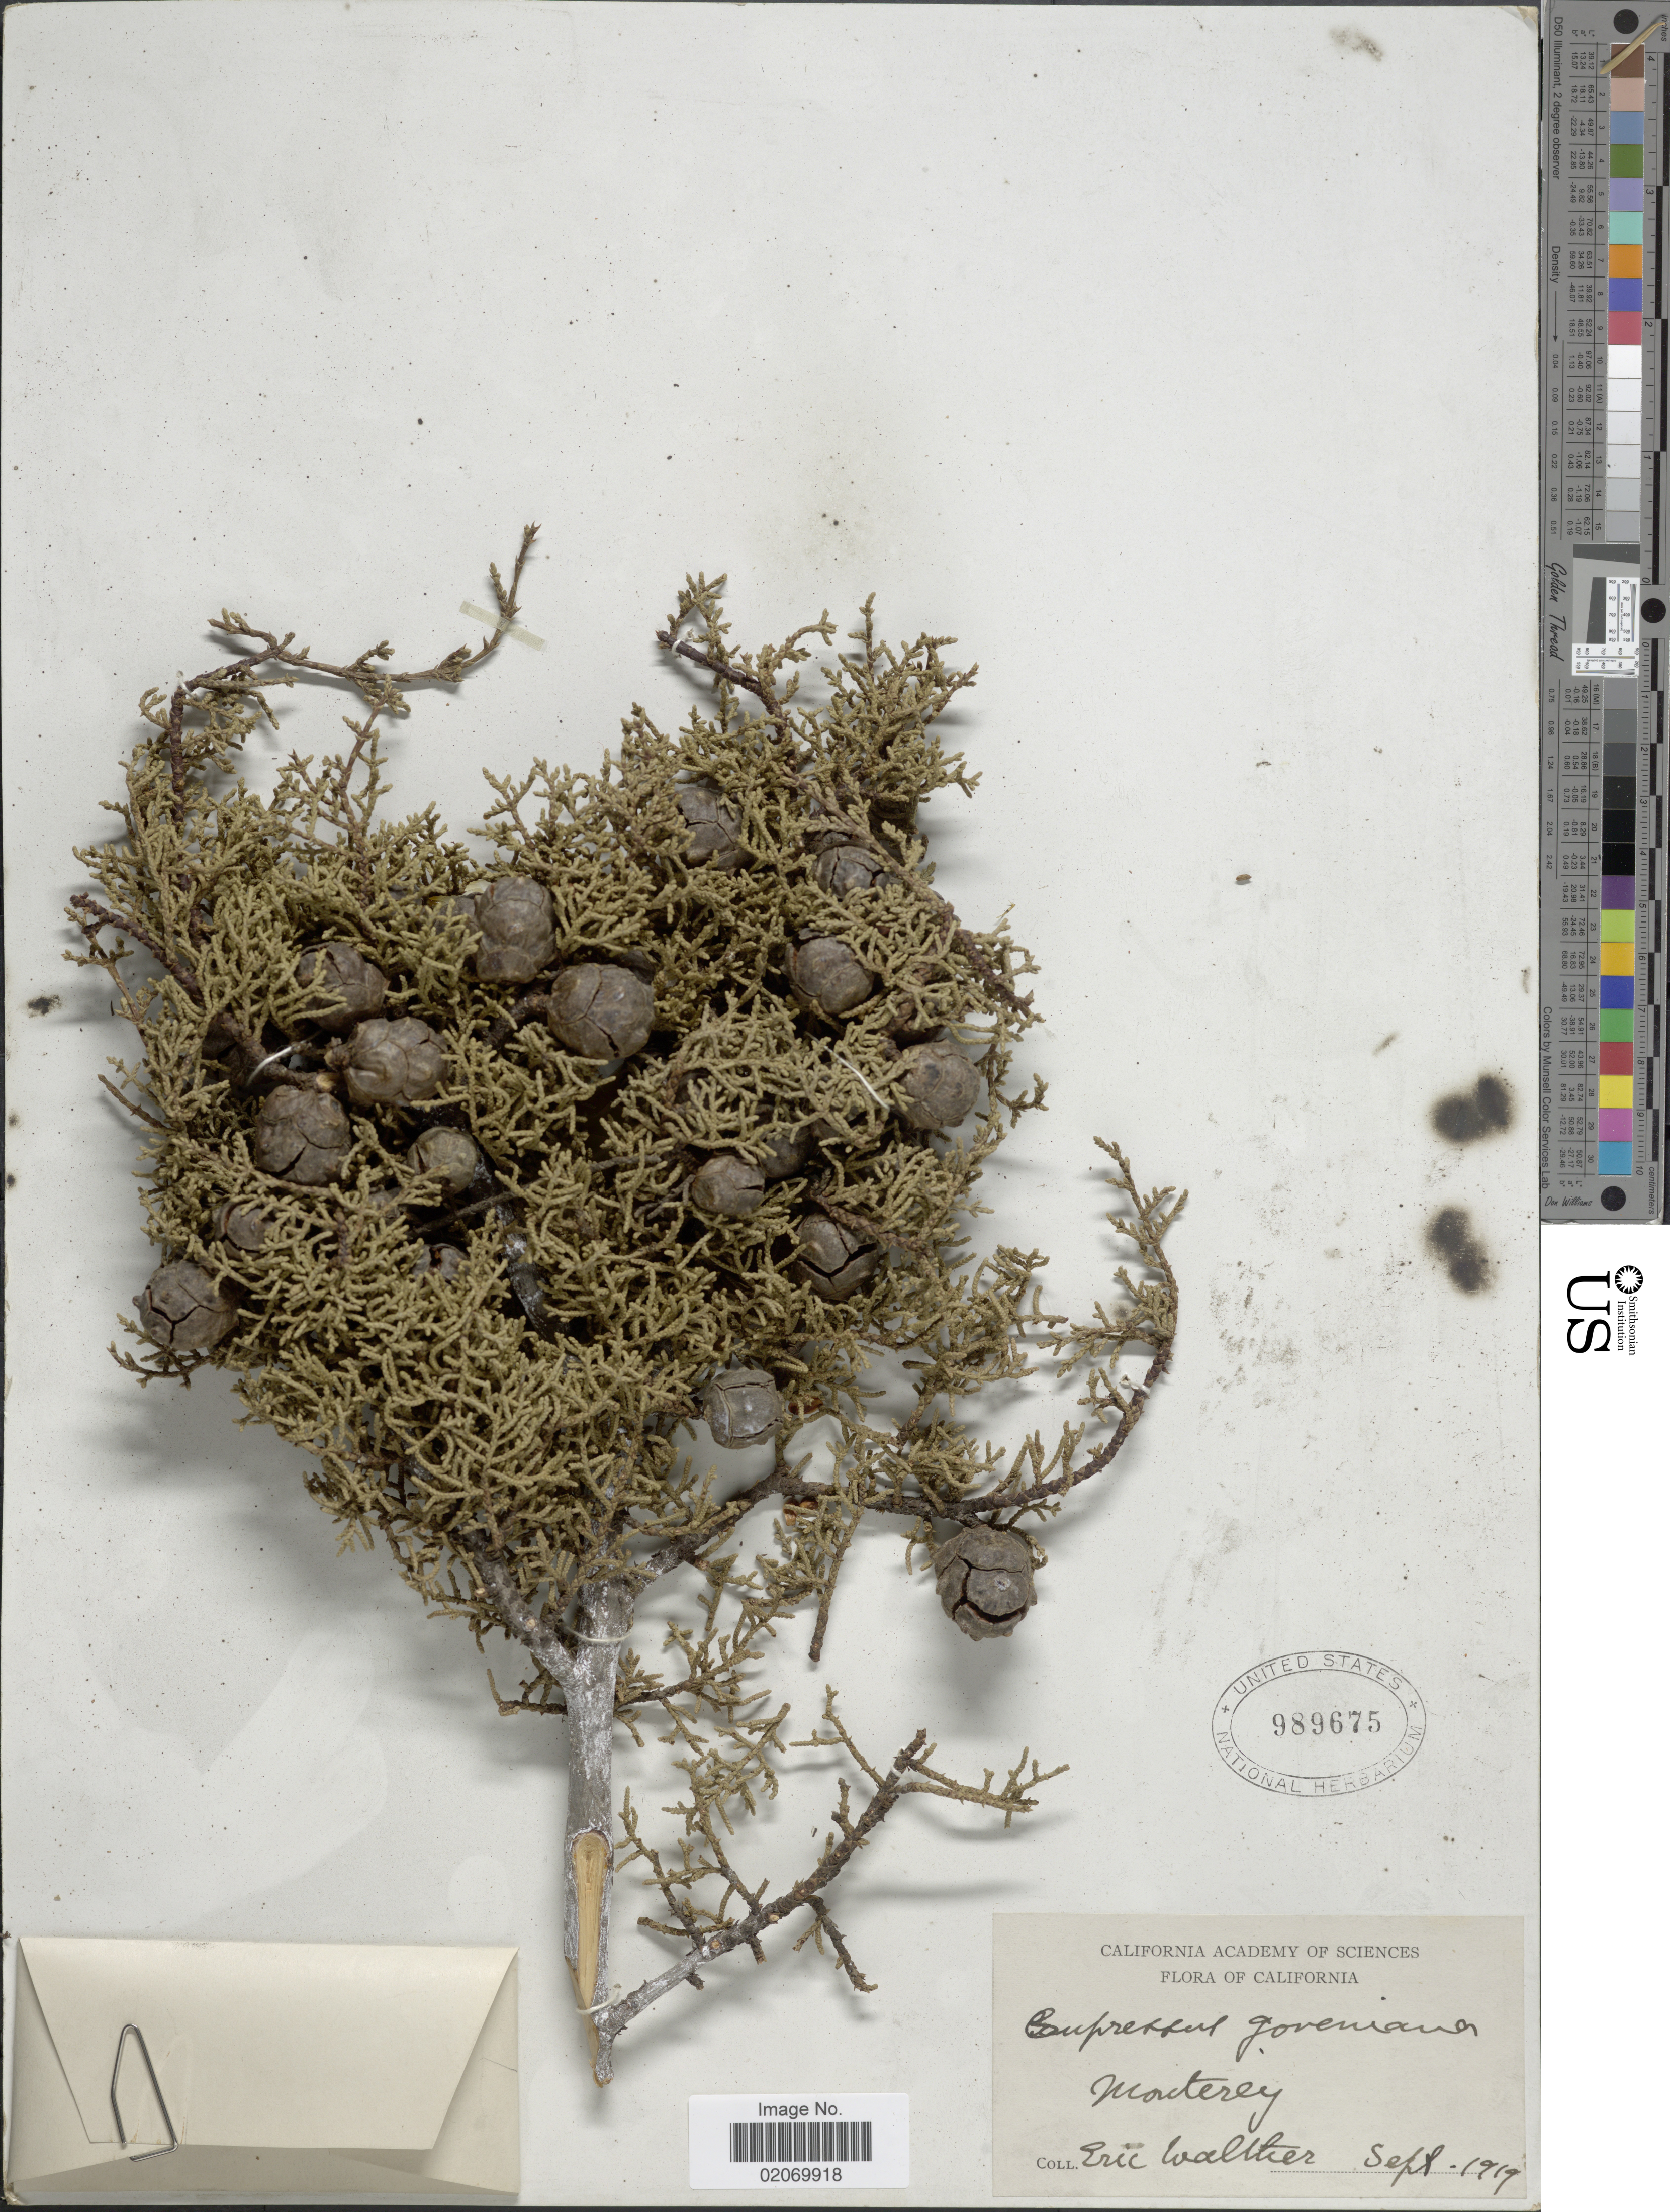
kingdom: Plantae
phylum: Tracheophyta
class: Pinopsida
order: Pinales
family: Cupressaceae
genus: Hesperocyparis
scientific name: Hesperocyparis goveniana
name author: (Gordon) Bartel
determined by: (US) Smithsonian Institution - National Museum of Natural History - Department of Botany (UNITED STATES)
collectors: E. Walther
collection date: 1919-09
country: United States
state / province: California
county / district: Monterey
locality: Monterey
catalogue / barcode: US 989675